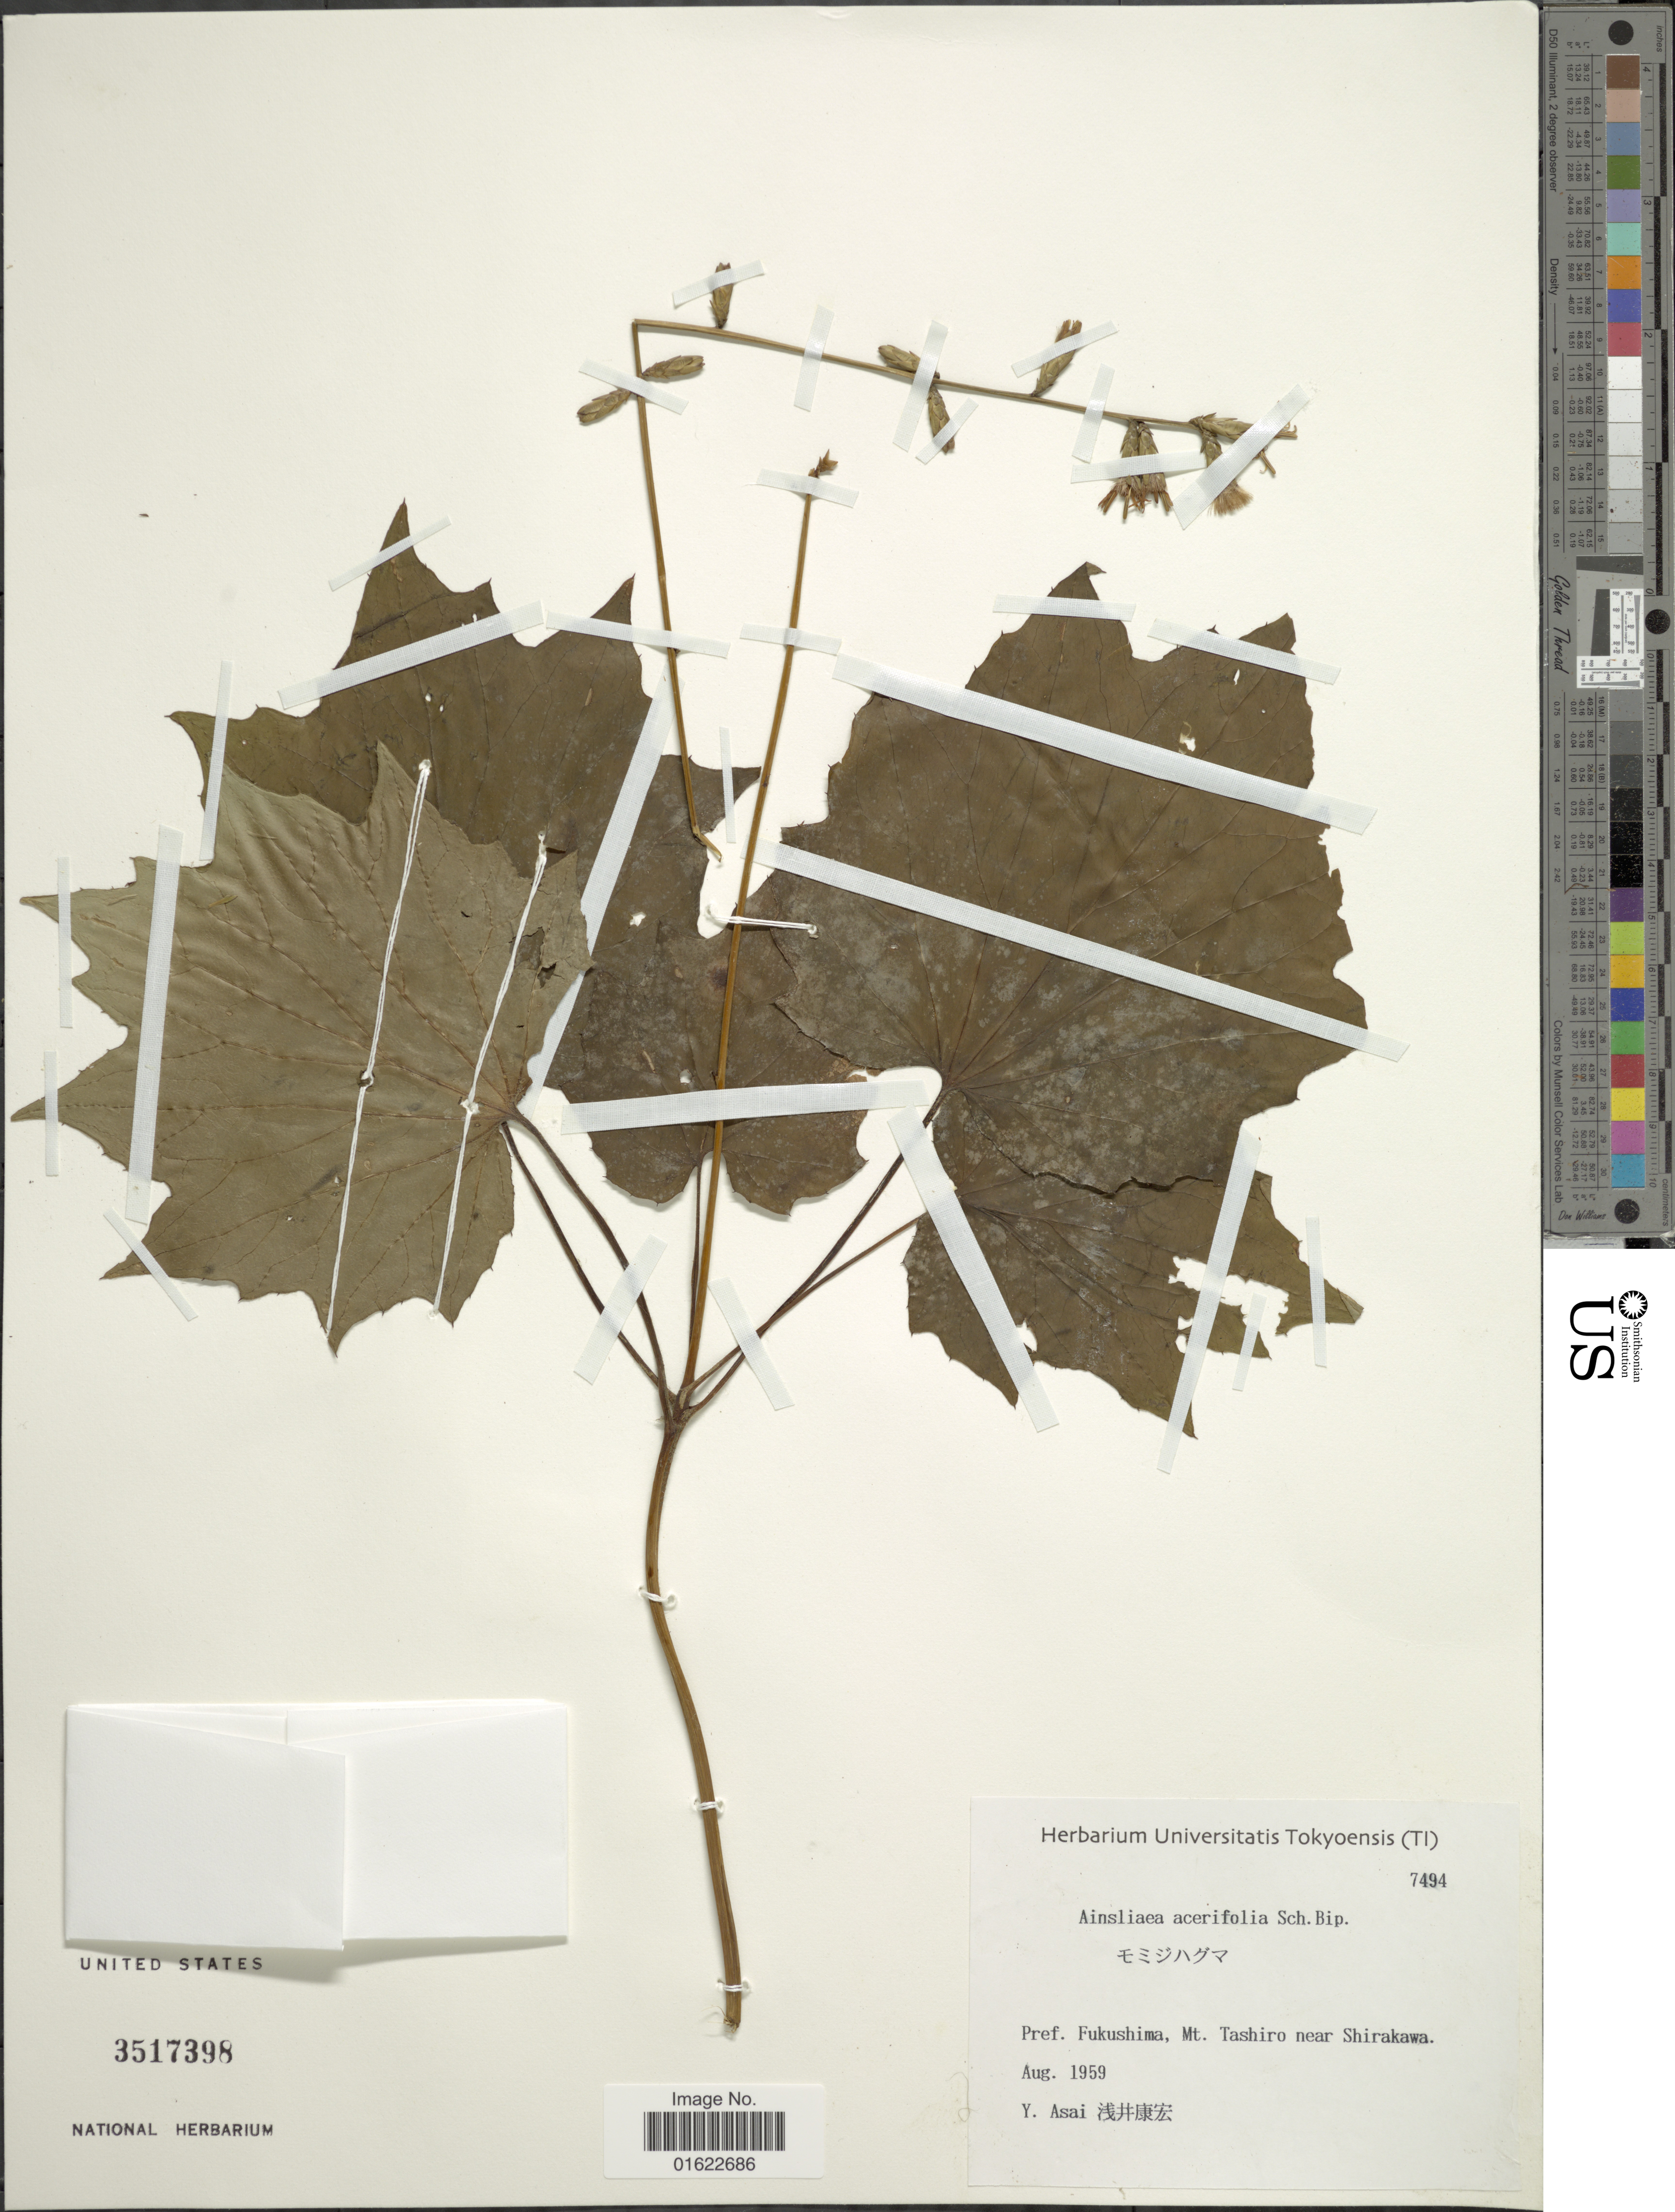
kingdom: Plantae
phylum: Tracheophyta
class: Magnoliopsida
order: Asterales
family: Asteraceae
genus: Ainsliaea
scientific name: Ainsliaea acerifolia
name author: Sch. Bip.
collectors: Y. Asai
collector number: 7494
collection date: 1959-08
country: Japan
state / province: Hukusima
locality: Mt. Tashiro near Shirakawa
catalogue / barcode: US 3517398